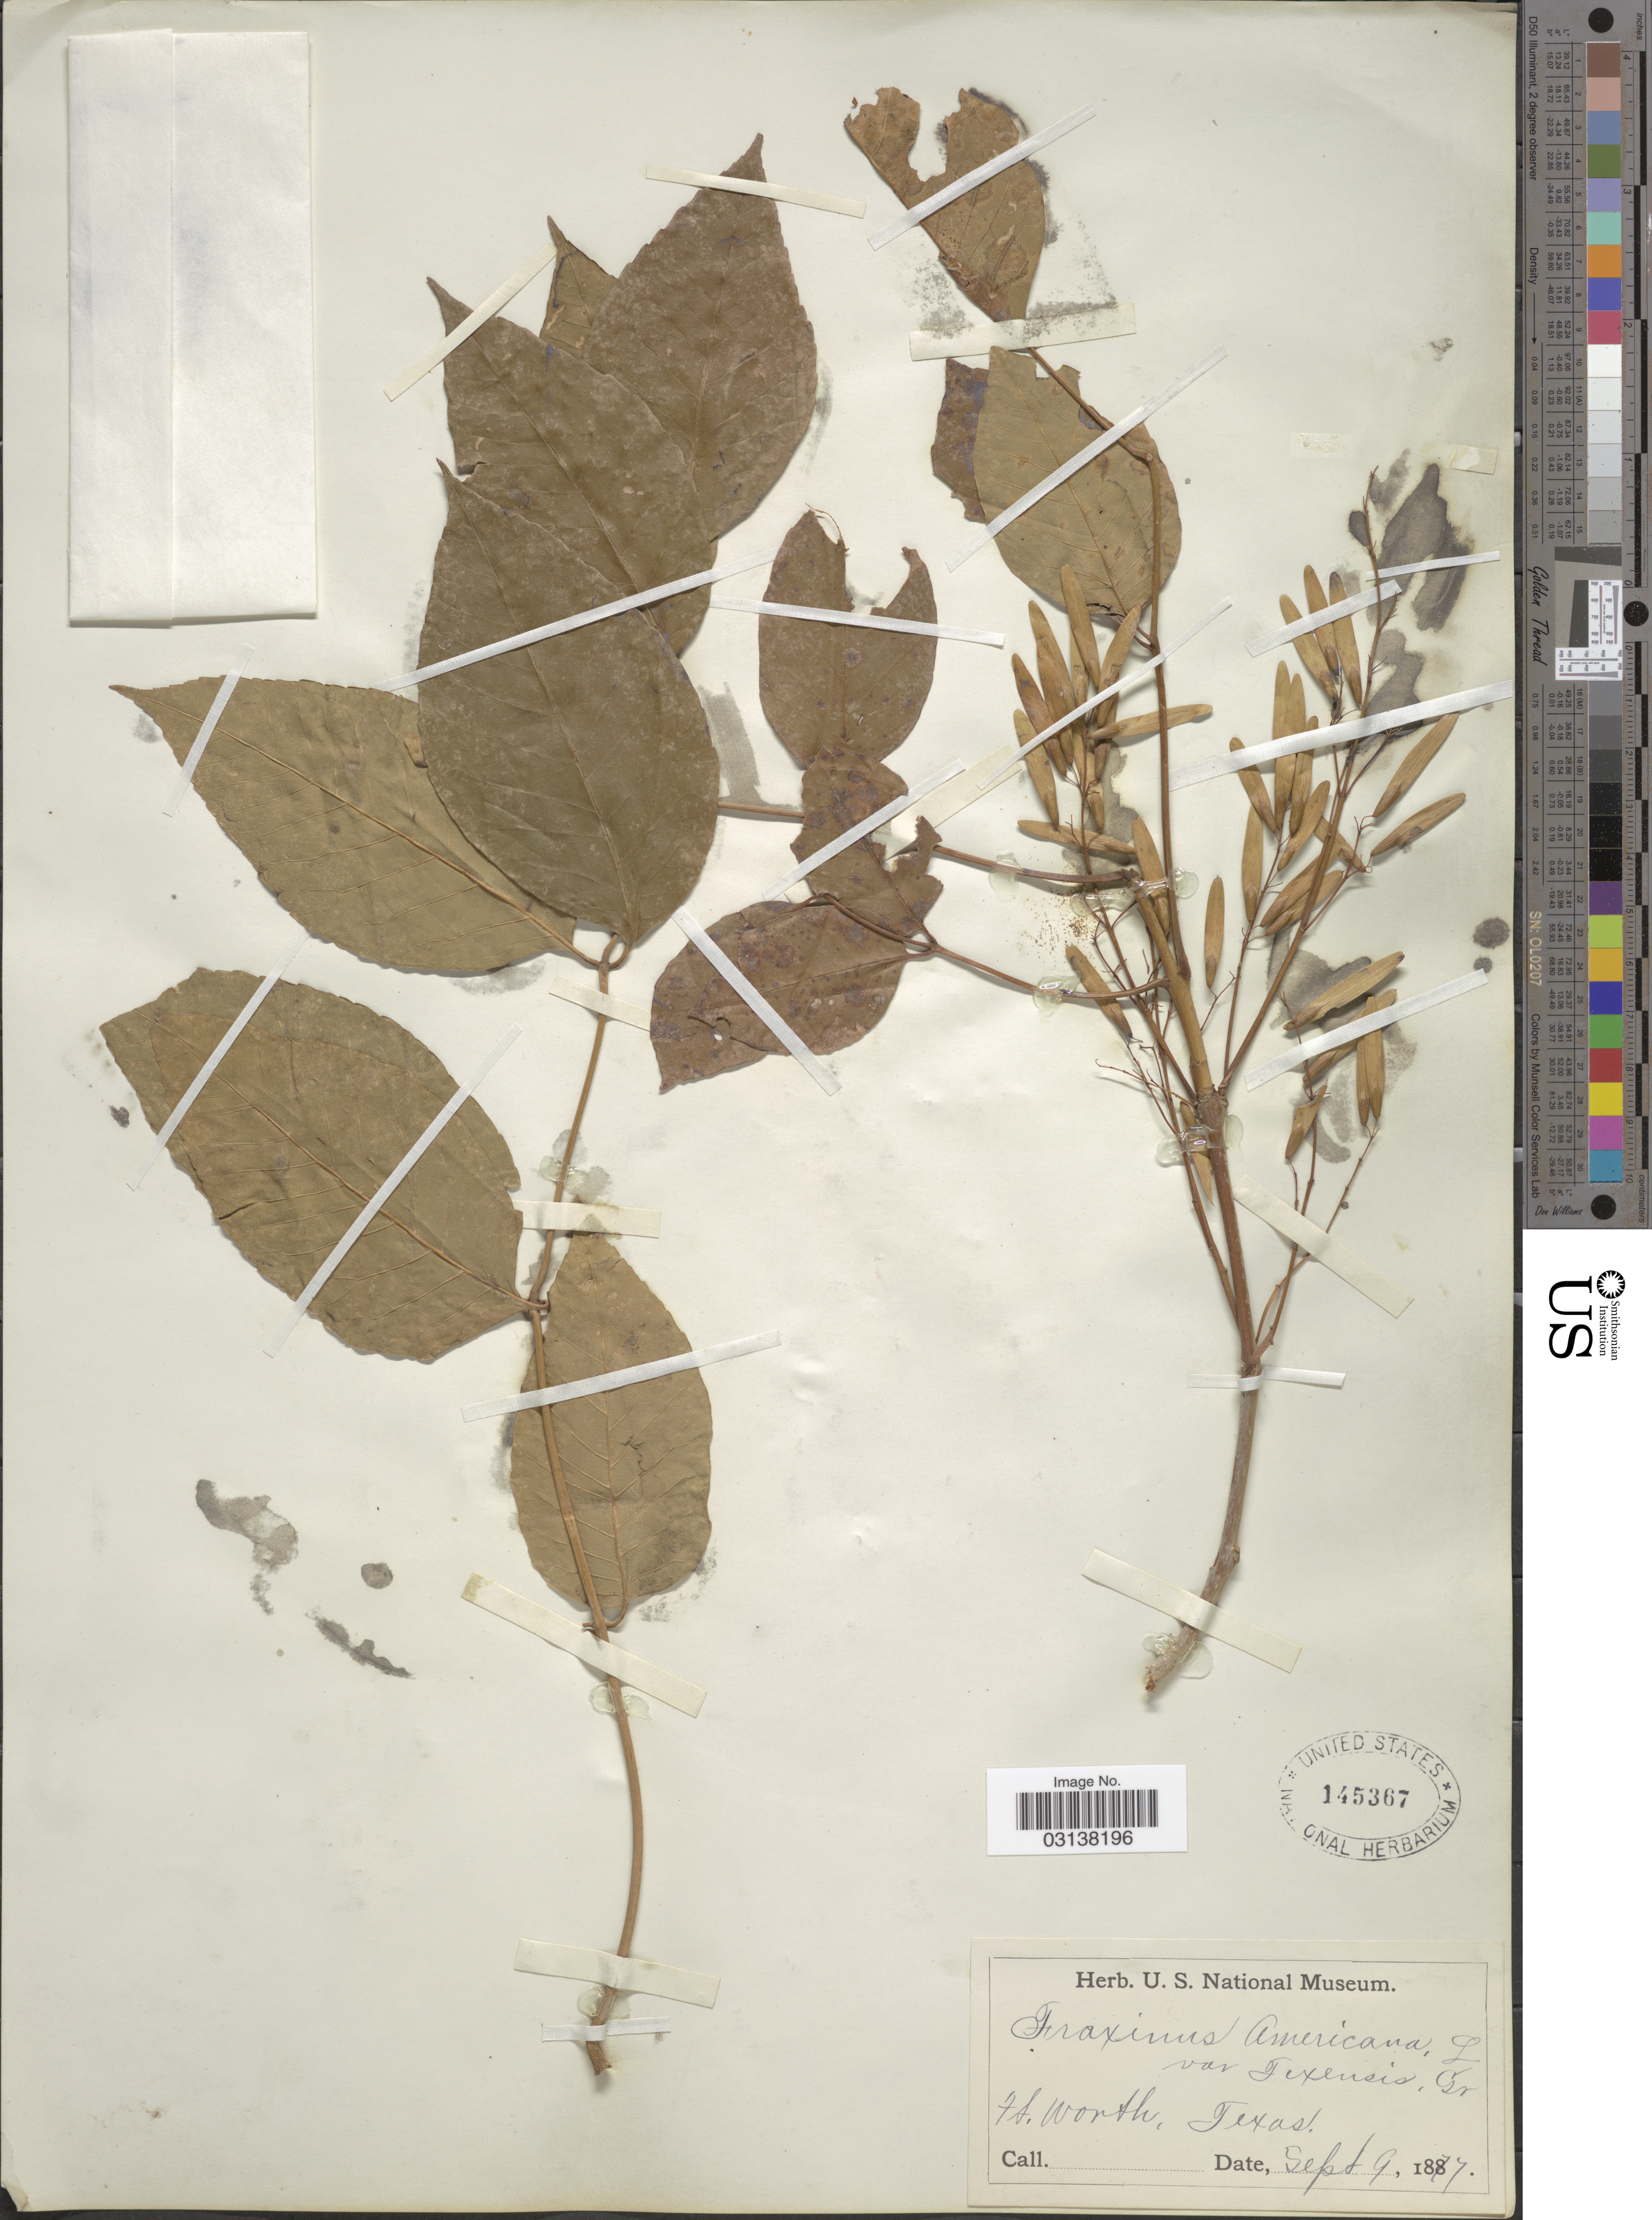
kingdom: Plantae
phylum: Tracheophyta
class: Magnoliopsida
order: Lamiales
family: Oleaceae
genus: Fraxinus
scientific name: Fraxinus albicans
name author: Buckley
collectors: United States National Museum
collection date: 1877-09-09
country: United States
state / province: Texas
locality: Ft. Worth.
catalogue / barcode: US 145367